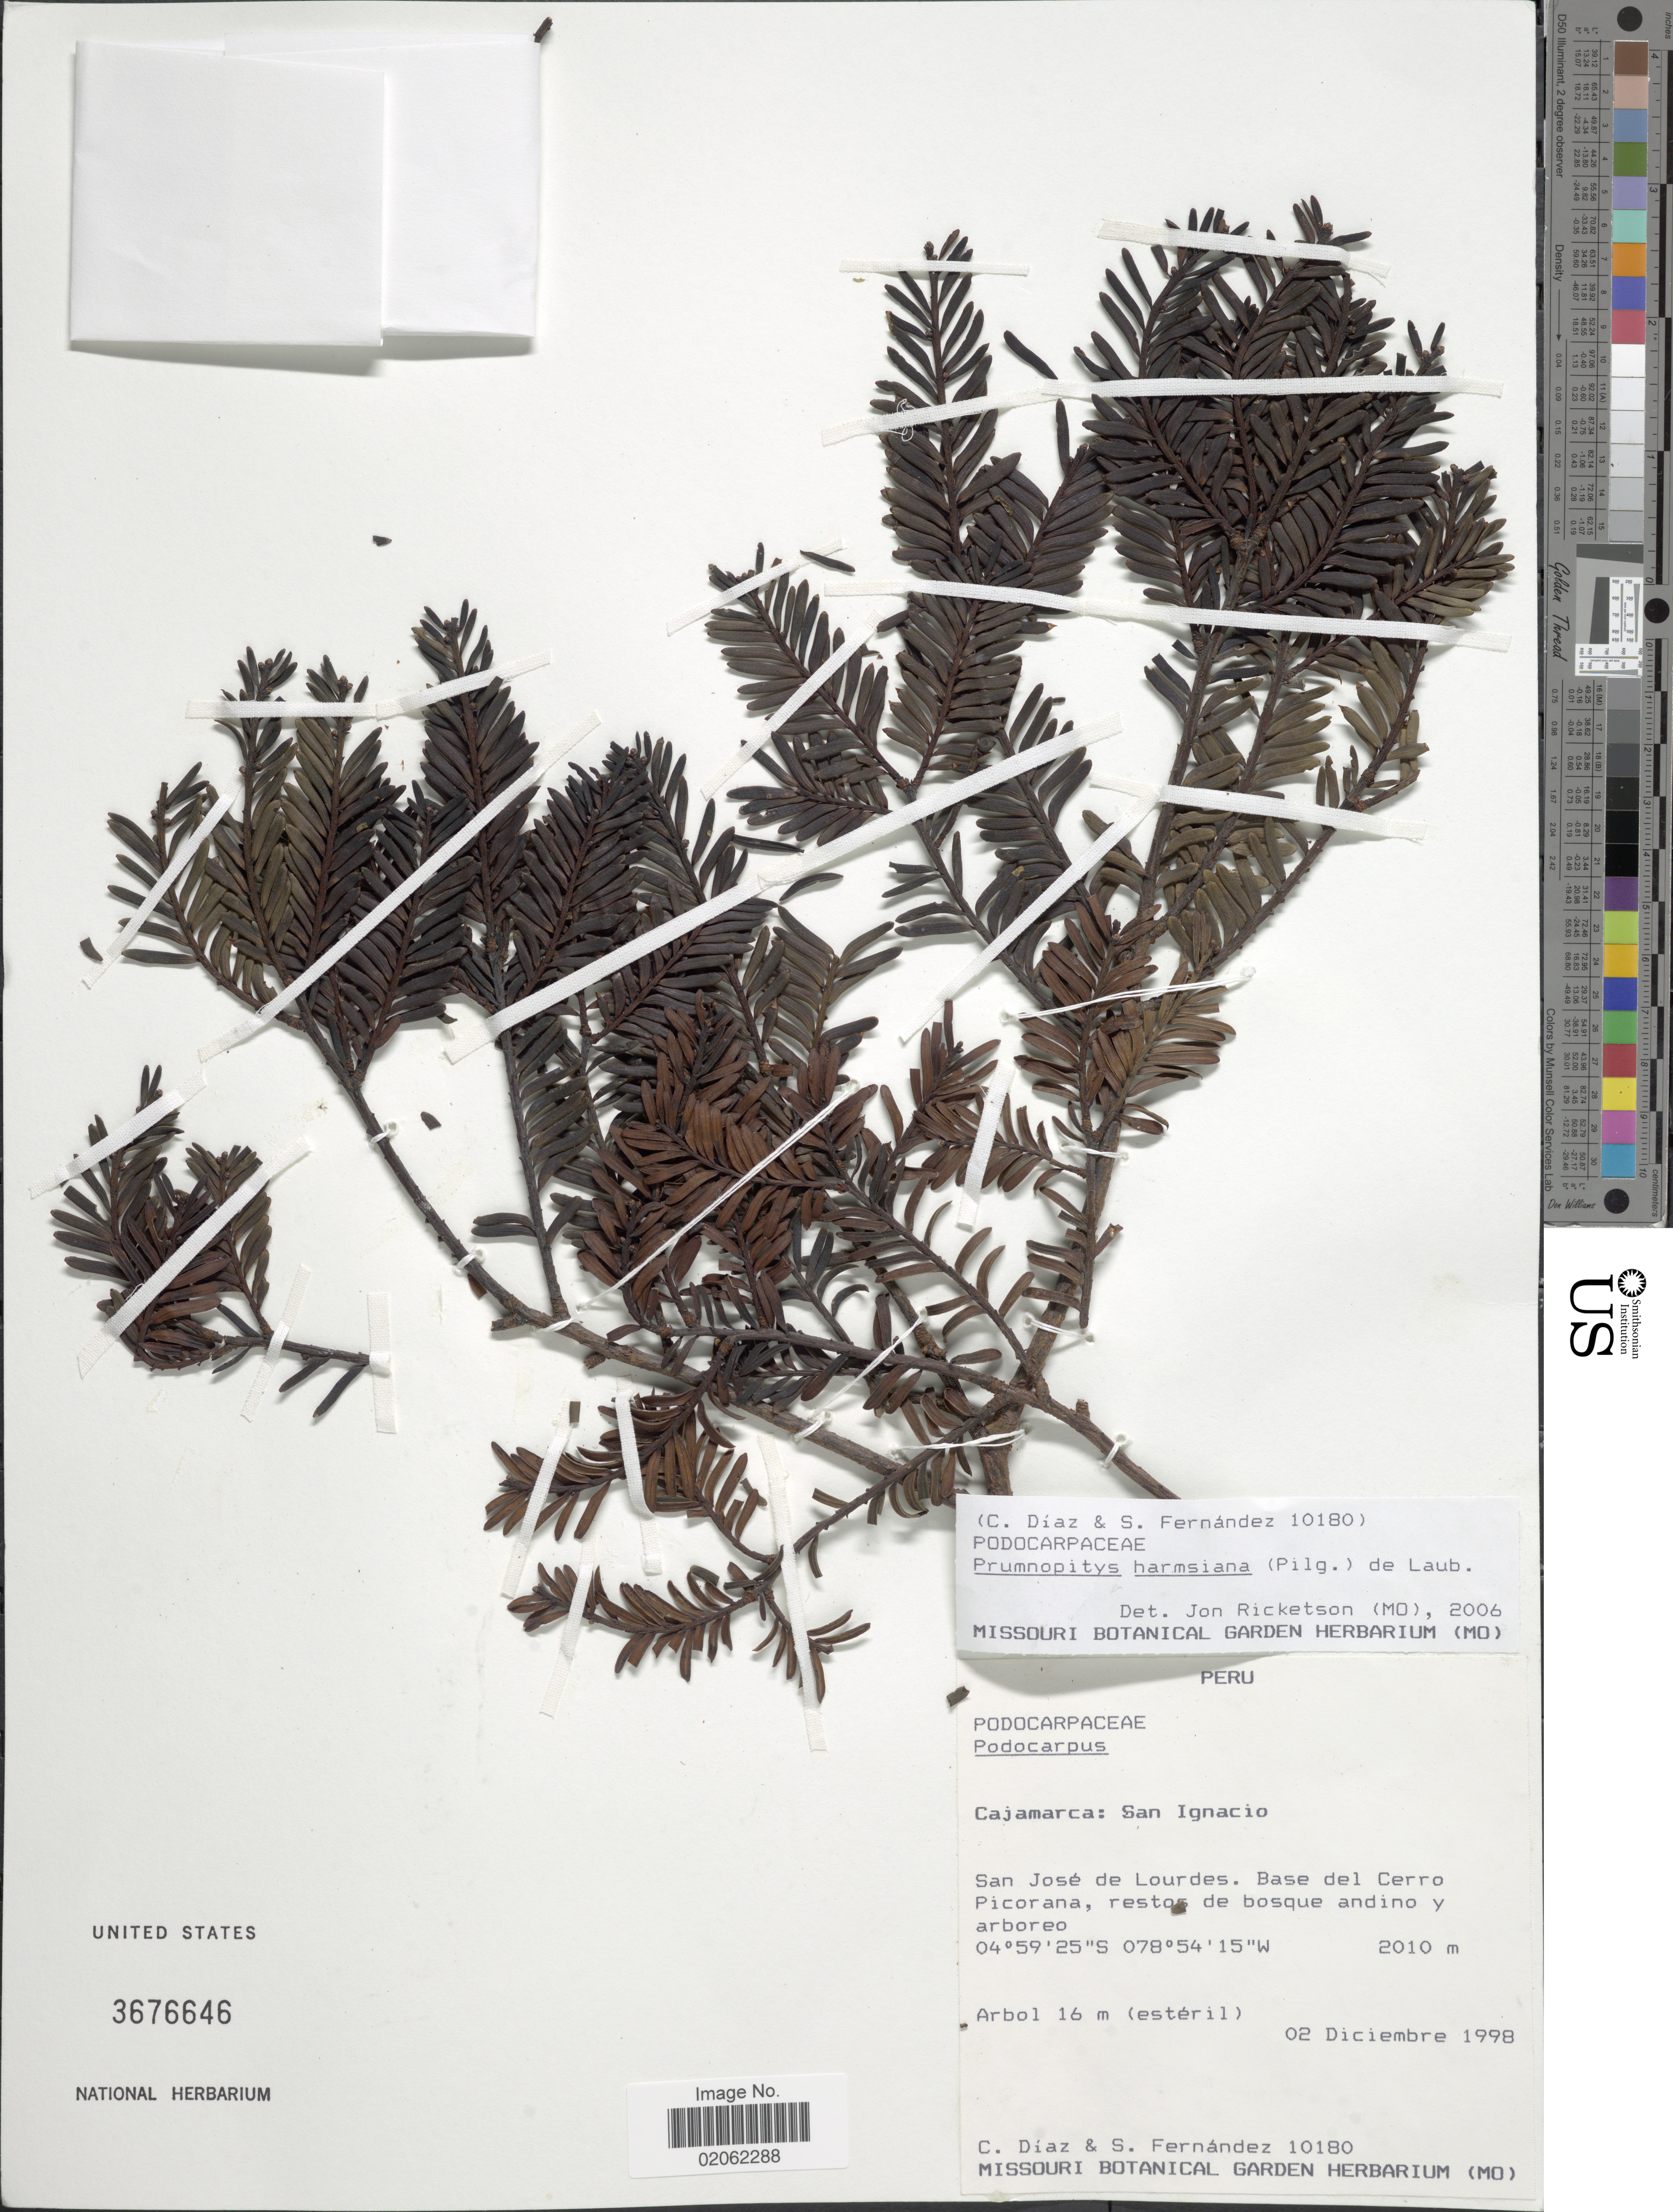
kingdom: Plantae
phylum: Tracheophyta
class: Pinopsida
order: Pinales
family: Podocarpaceae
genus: Prumnopitys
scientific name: Prumnopitys harmsiana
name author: (Pilg.) de Laub.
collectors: C. Díaz & S. Fernandez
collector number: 10180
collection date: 1998-12-02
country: Peru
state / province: Cajamarca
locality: San Ignancio, San José de Lourdes. base del Cerro Picorana, restos de bosque andino y arboreo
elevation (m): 2010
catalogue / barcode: US 3676646